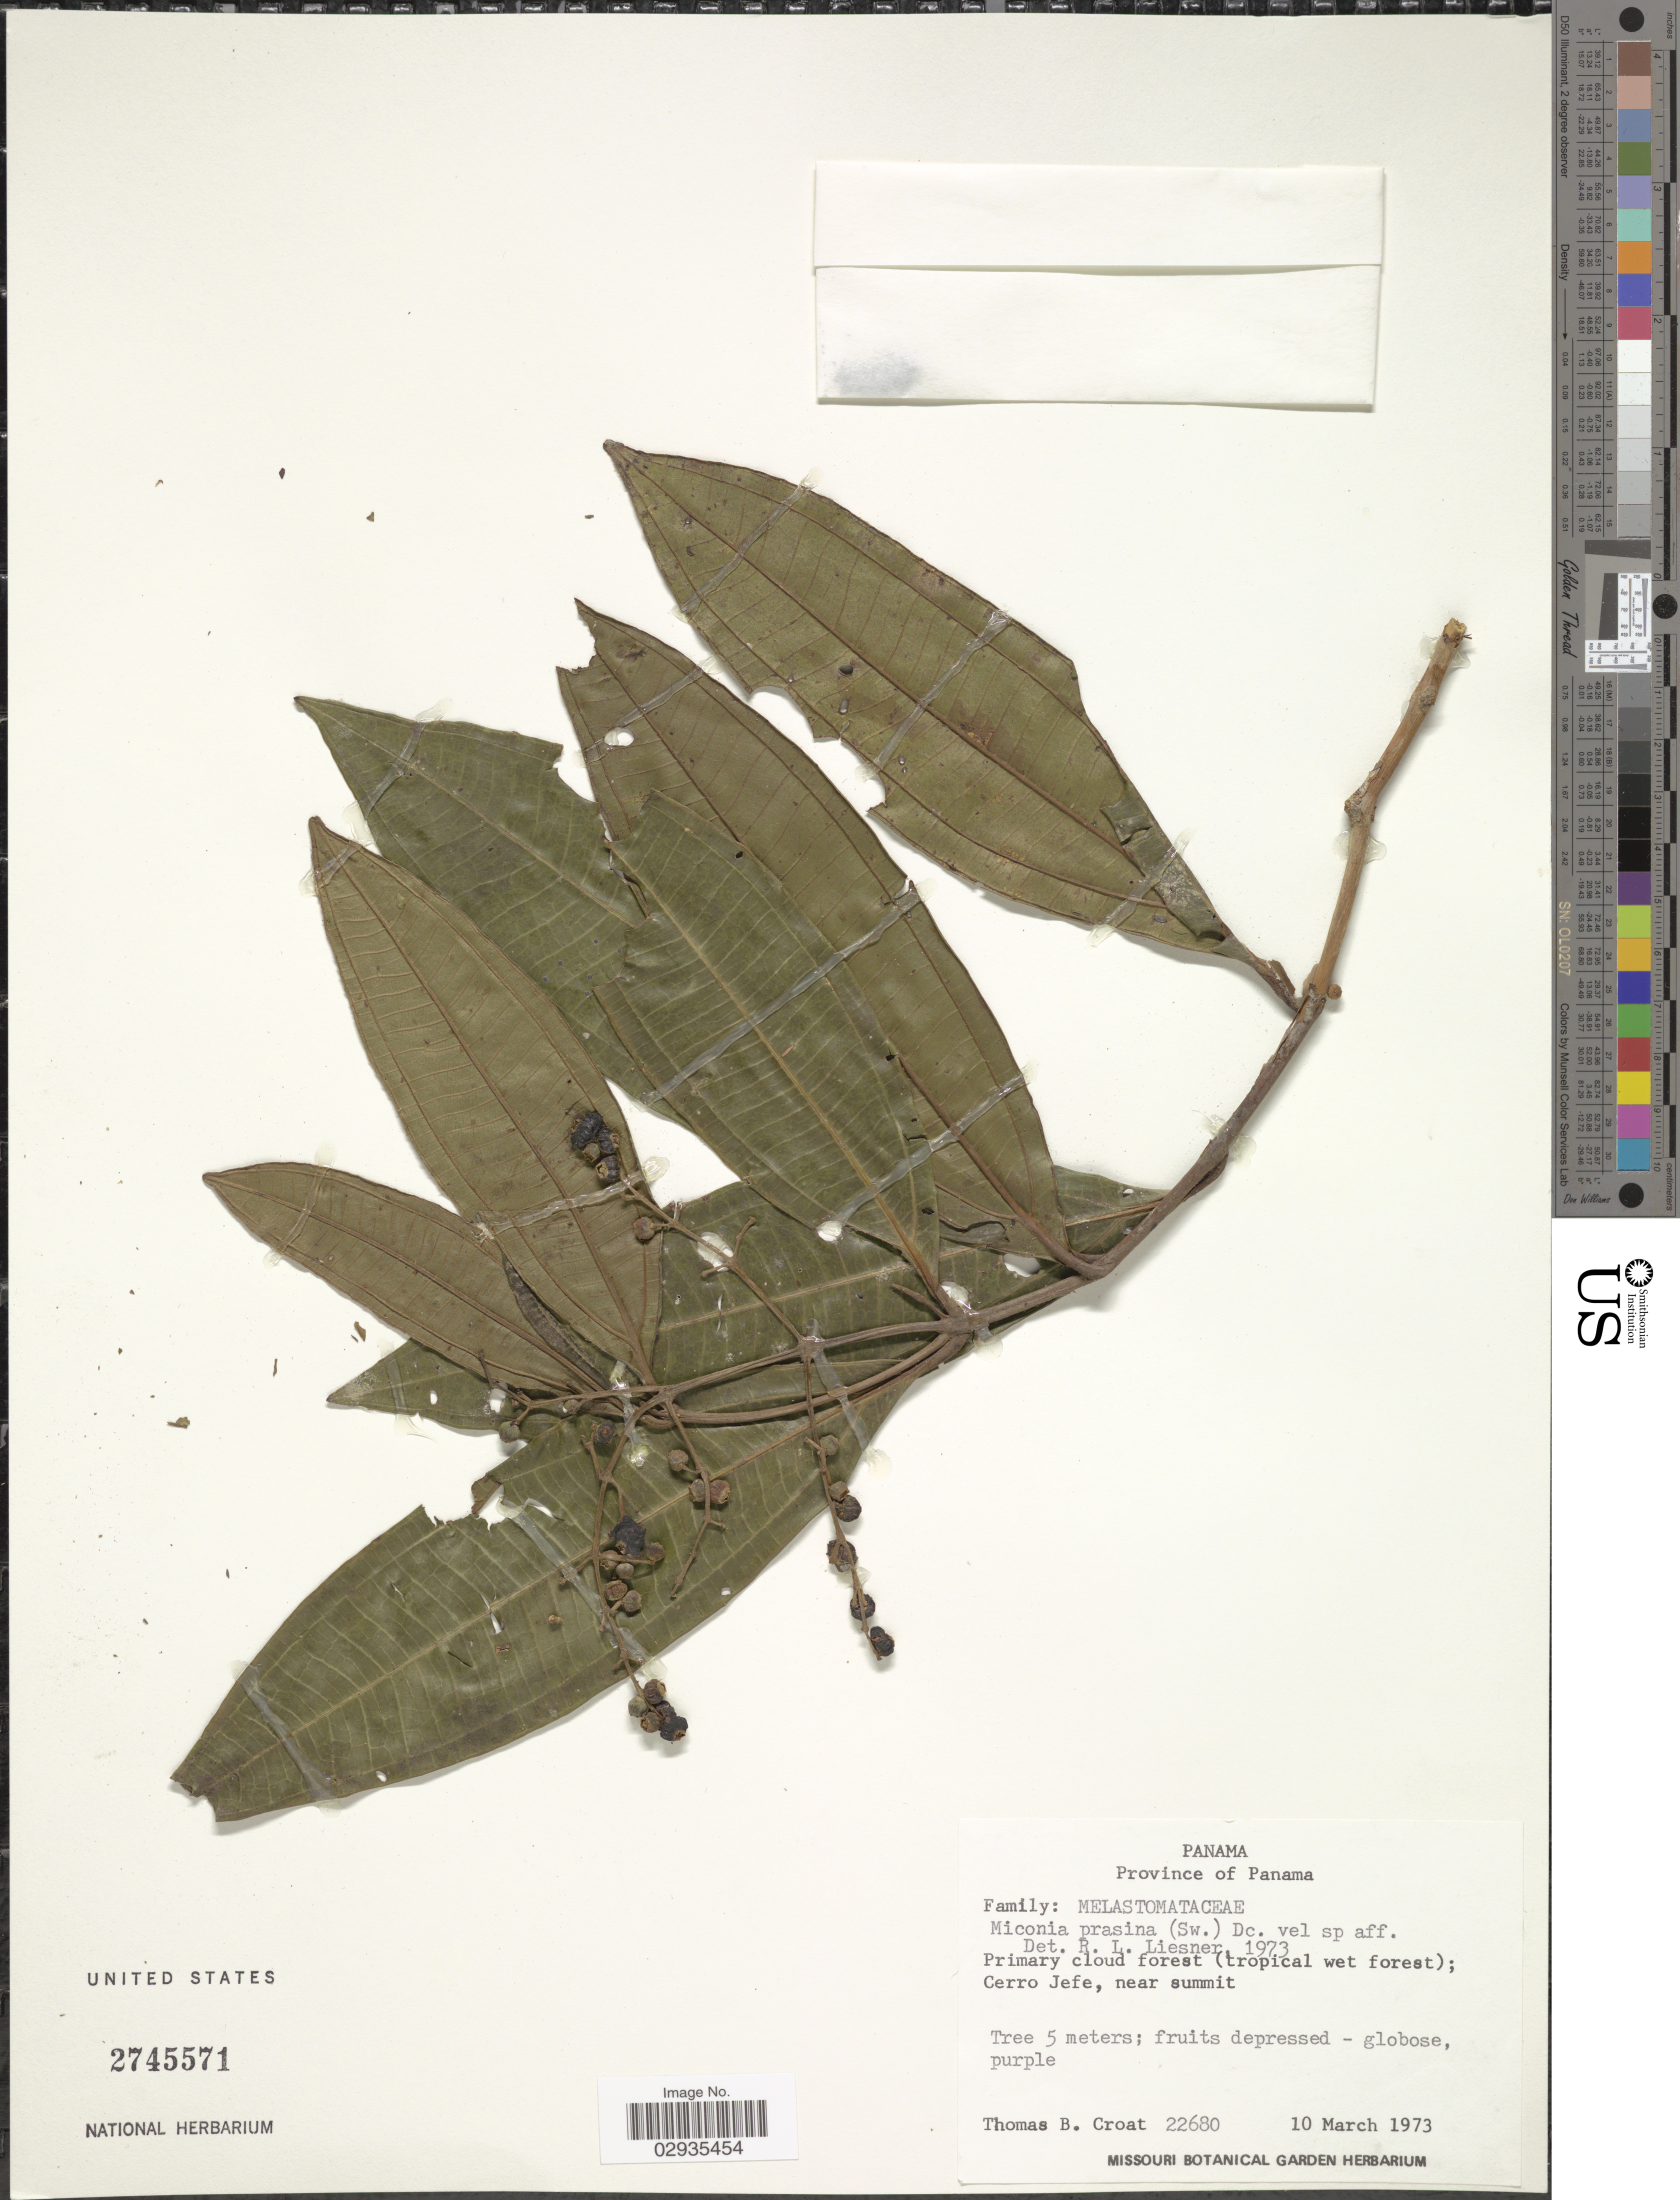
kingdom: Plantae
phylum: Tracheophyta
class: Magnoliopsida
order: Myrtales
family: Melastomataceae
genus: Miconia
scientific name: Miconia prasina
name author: (Sw.) DC.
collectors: T. B. Croat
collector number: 22680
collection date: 1973-03-10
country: Panama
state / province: Panamá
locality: Primary cloud forest (tropical wet forest), Cerro Jefe, near summit.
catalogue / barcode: US 2745571